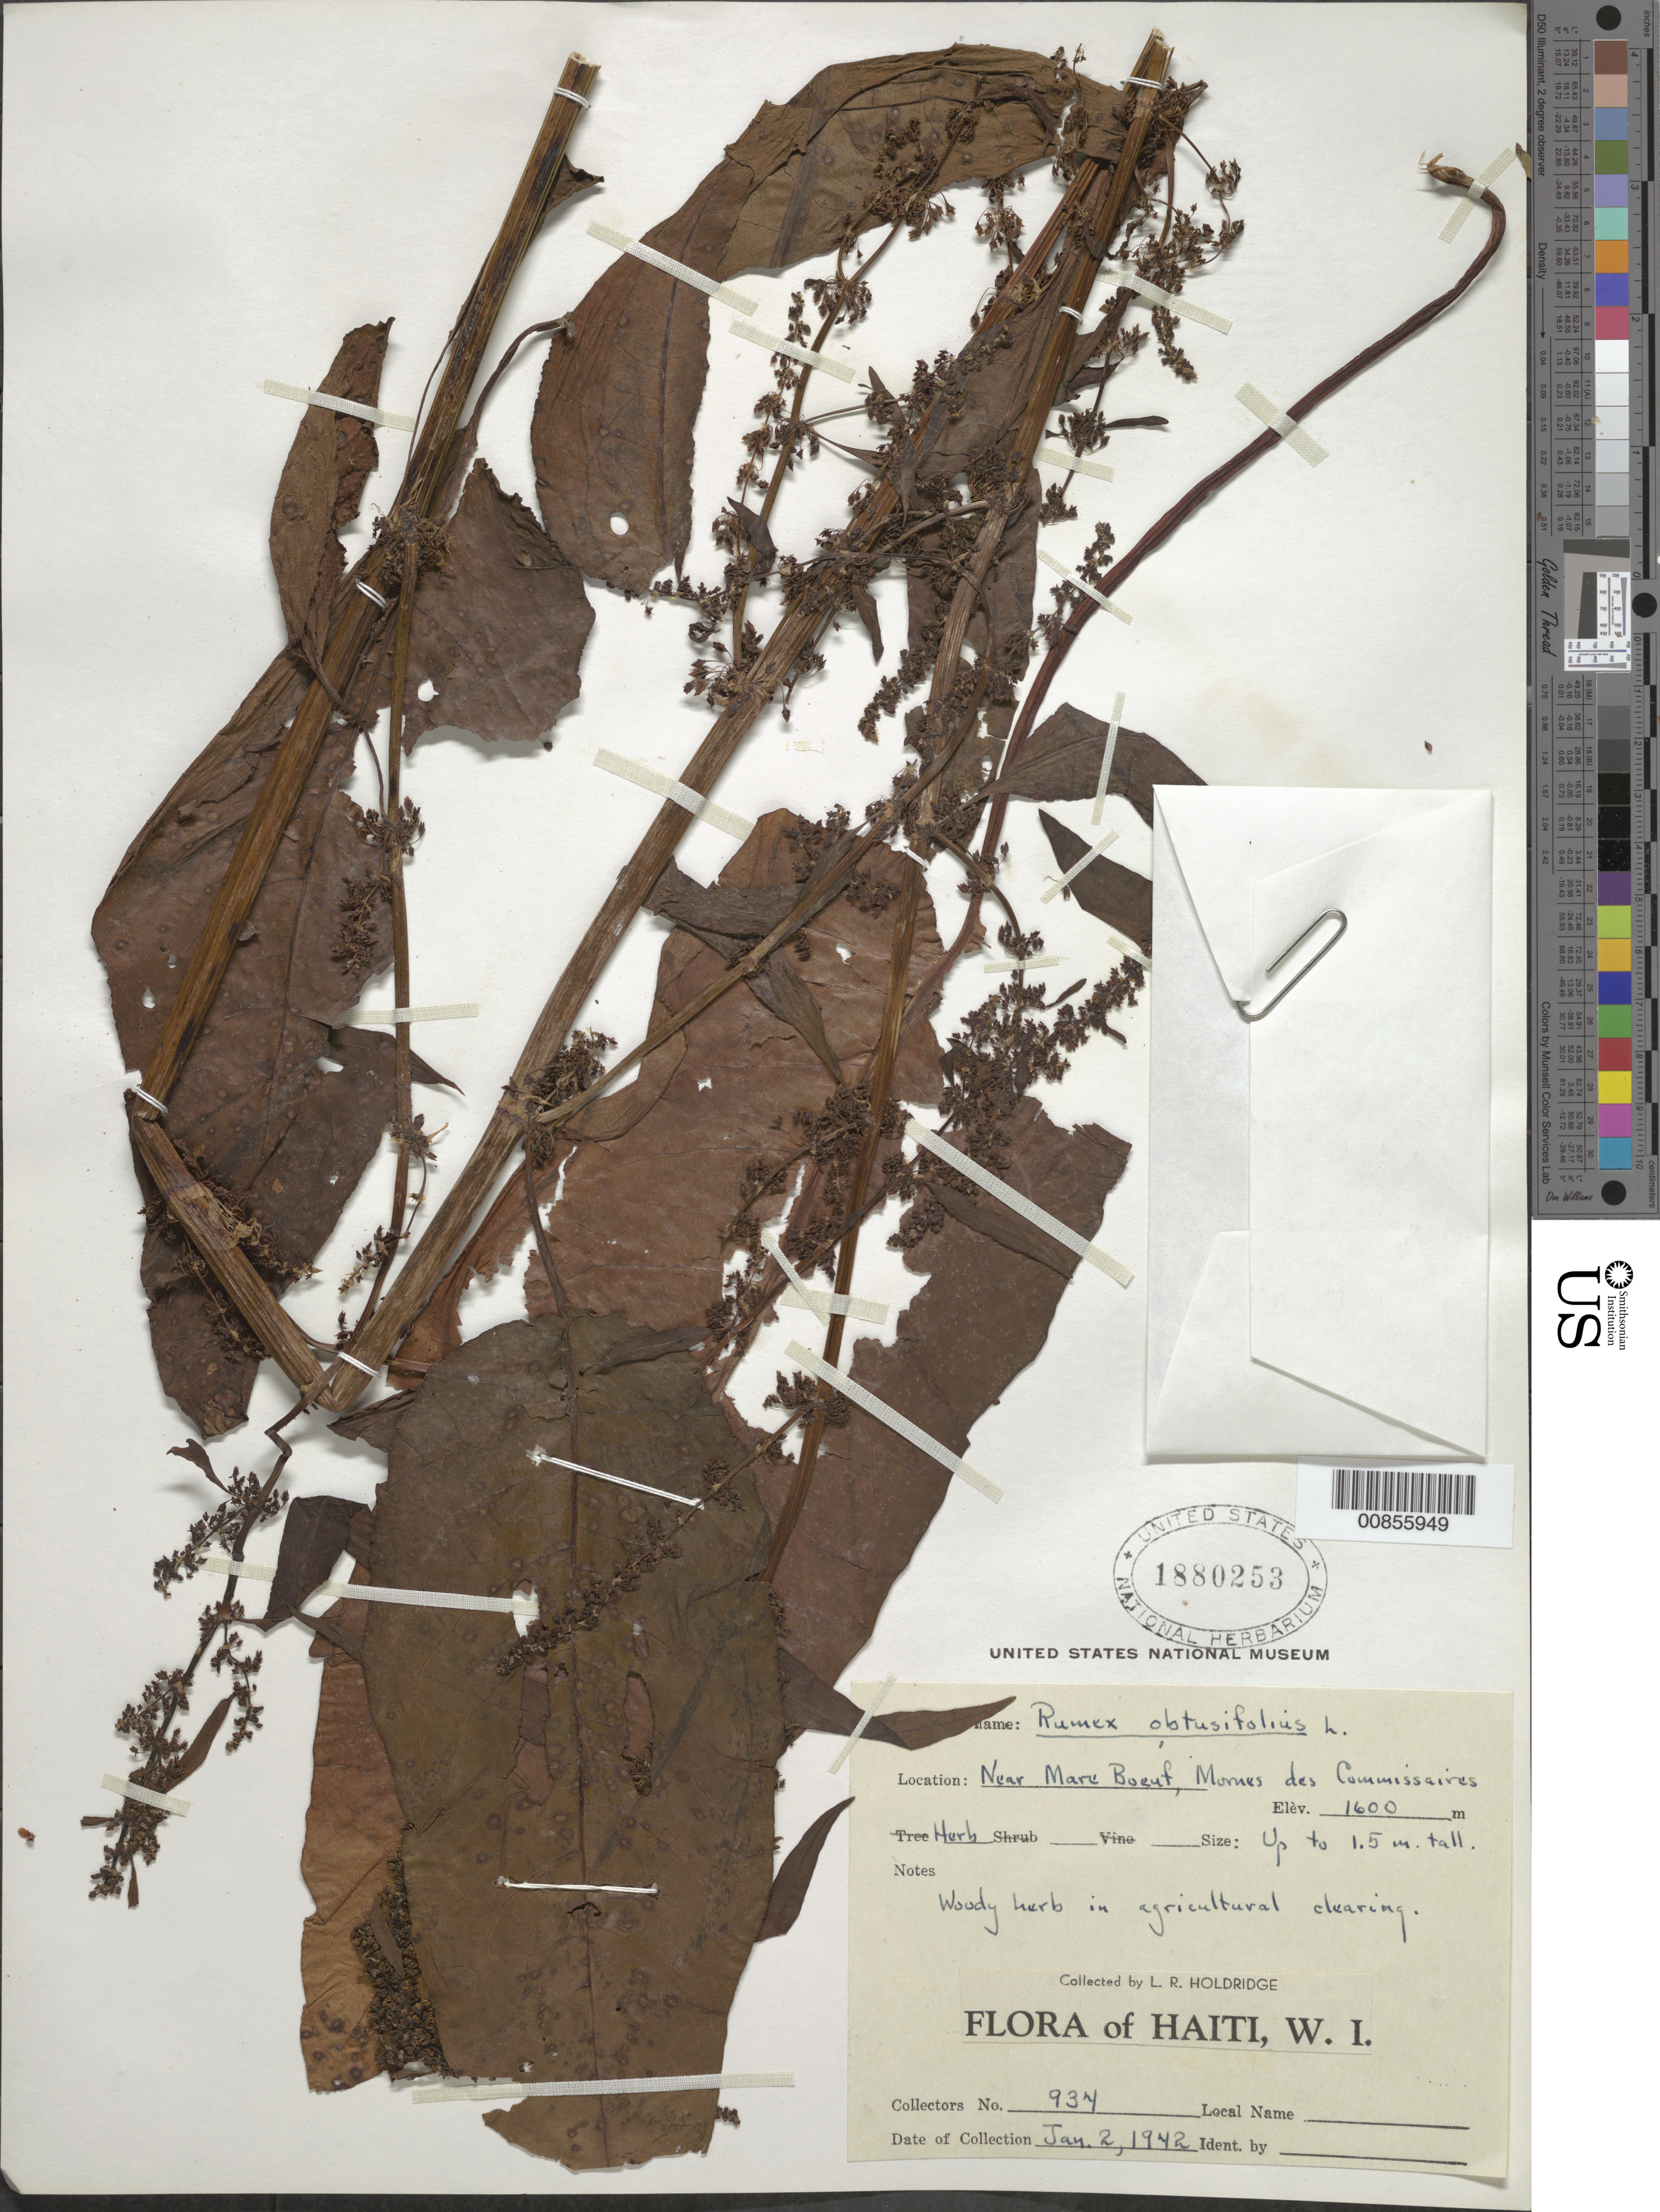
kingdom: Plantae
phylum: Tracheophyta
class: Magnoliopsida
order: Caryophyllales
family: Polygonaceae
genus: Rumex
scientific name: Rumex obtusifolius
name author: L.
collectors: L. Holdridge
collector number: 934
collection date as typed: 02 Jan 1942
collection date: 1942-01-02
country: Haiti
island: Hispaniola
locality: Near Mare Boeuf, Mornes des Commissaires.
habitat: Agricultural clearing.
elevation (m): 1600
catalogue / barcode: US 1880253